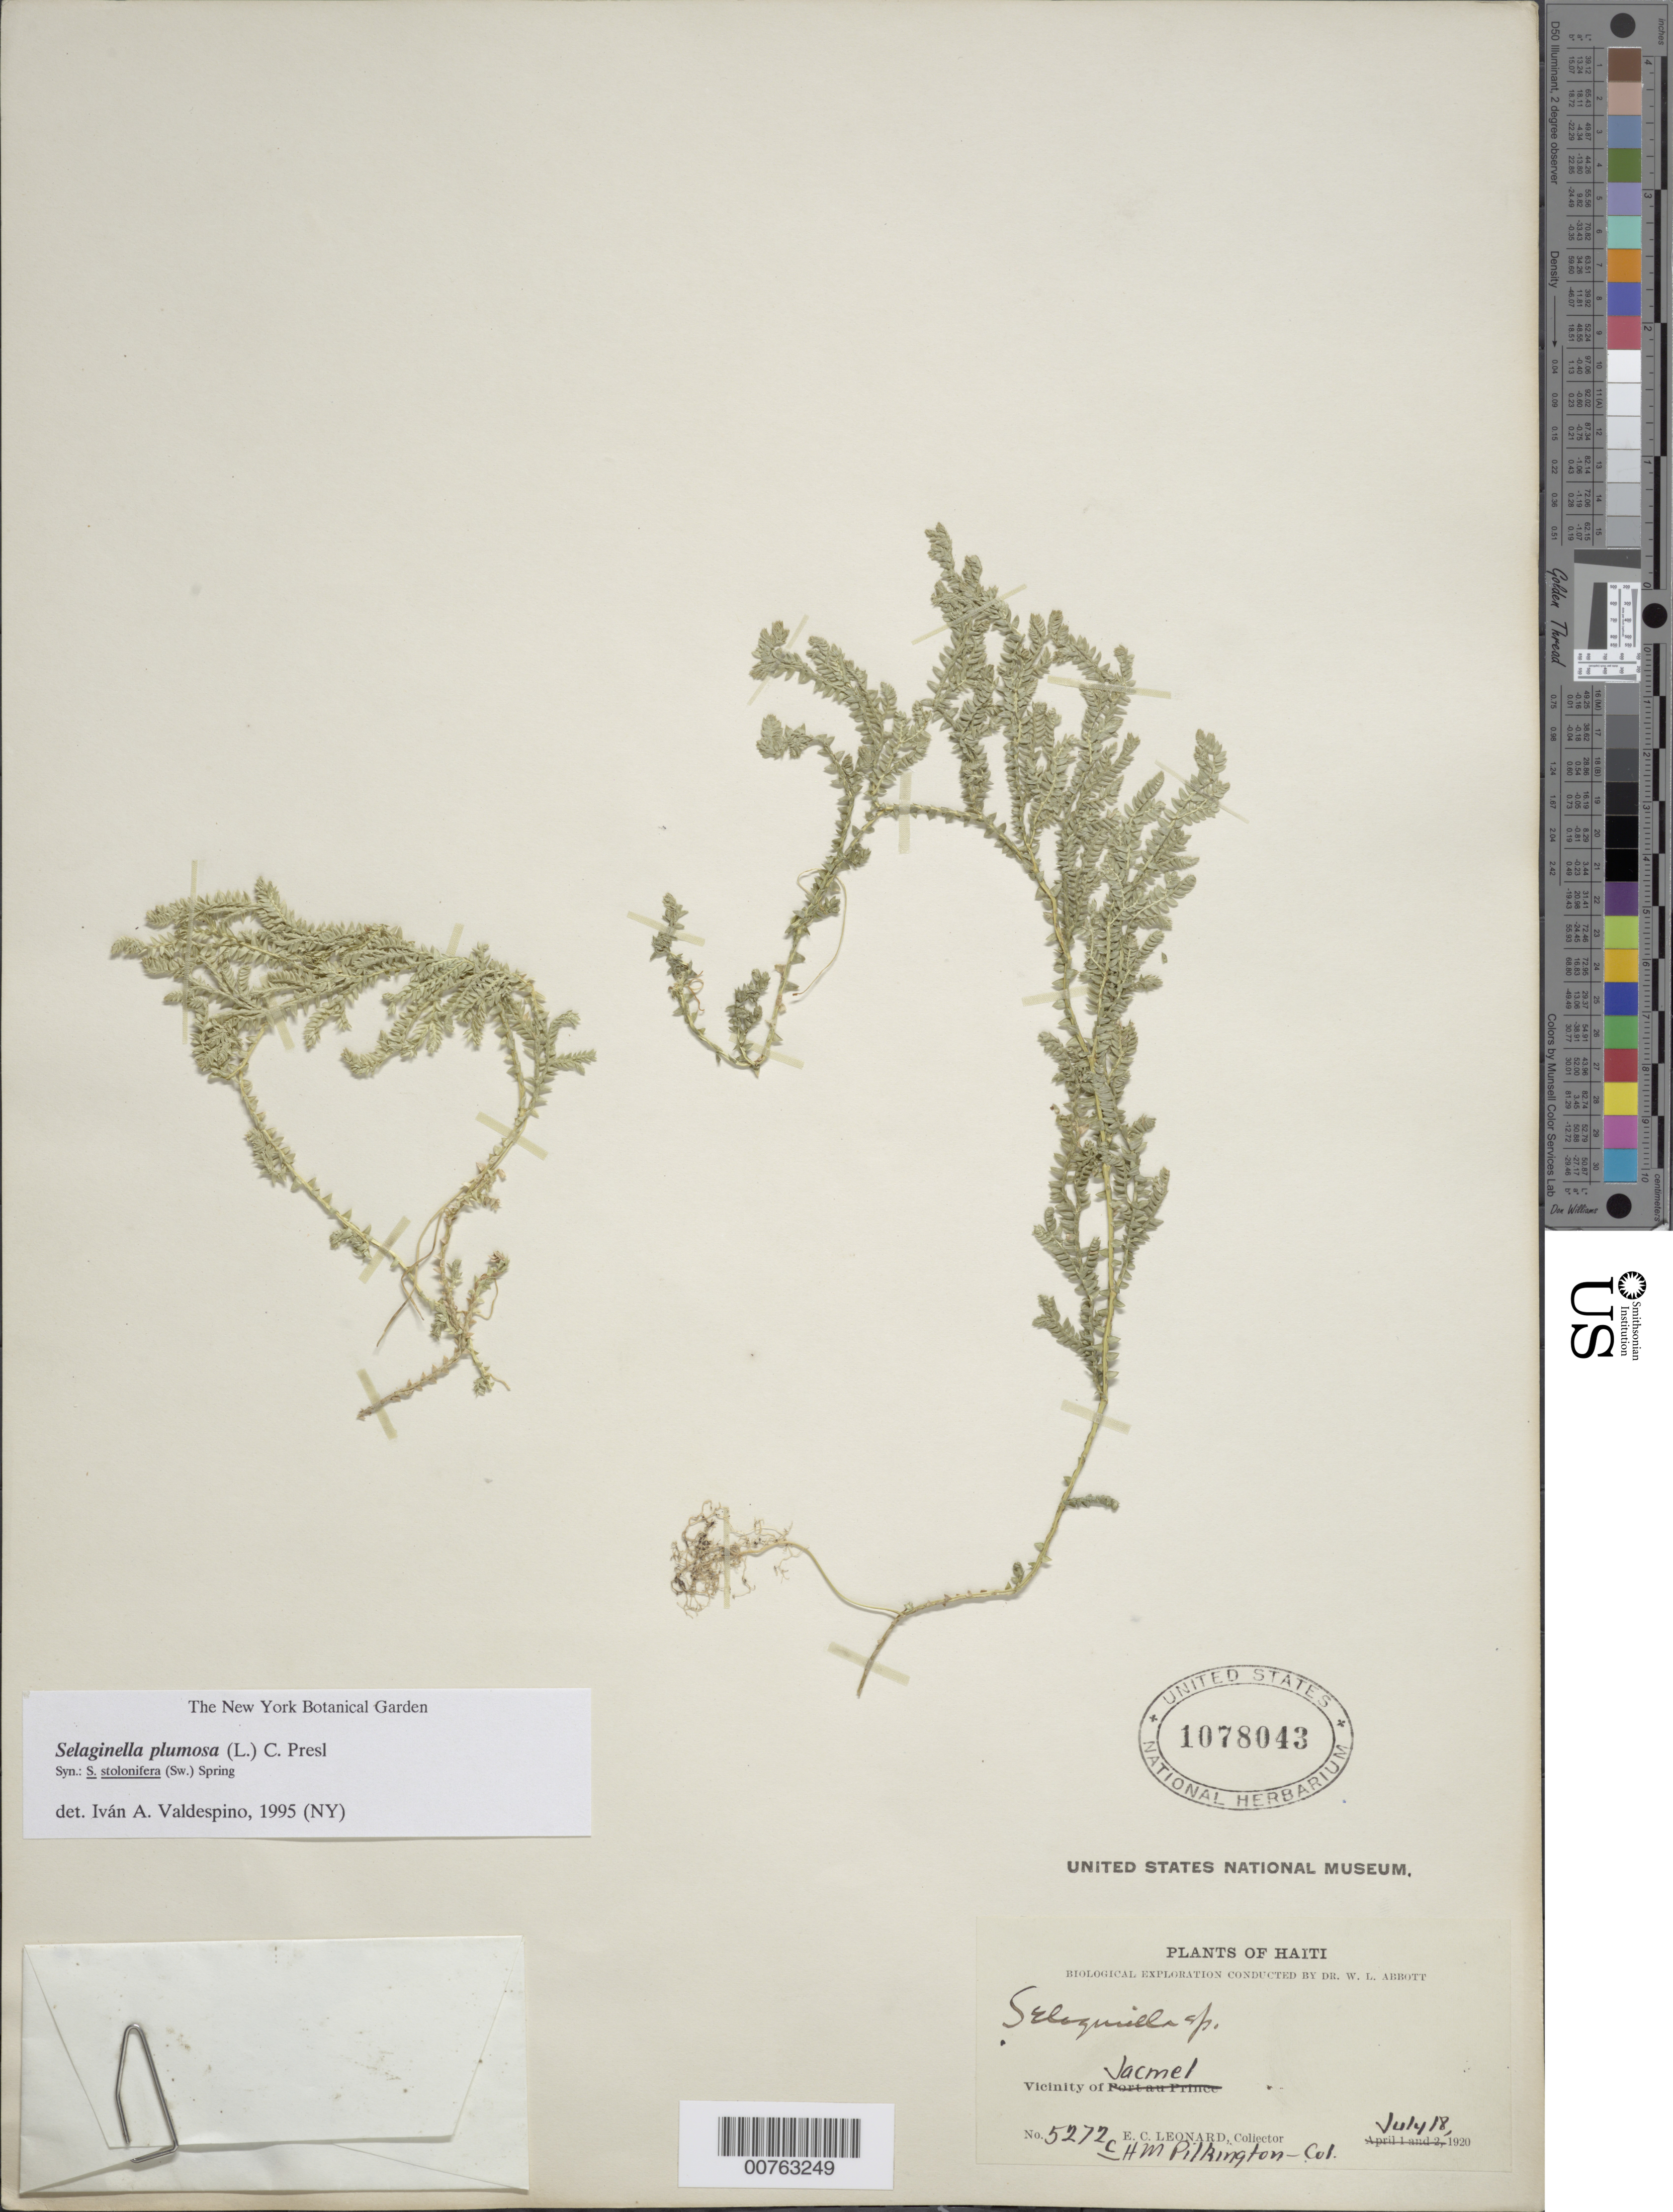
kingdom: Plantae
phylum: Tracheophyta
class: Lycopodiopsida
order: Selaginellales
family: Selaginellaceae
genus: Selaginella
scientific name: Selaginella plumosa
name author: (L.) C. Presl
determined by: Valdespino, I. A., (PMA), Universidad de Panama (PANAMA)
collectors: E. C. Leonard & H. Pilkington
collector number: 5272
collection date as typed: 18 Jul 1920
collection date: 1920-07-18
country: Haiti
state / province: Ouest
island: Hispaniola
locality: Vicinity of Jacmel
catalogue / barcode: US 1078043